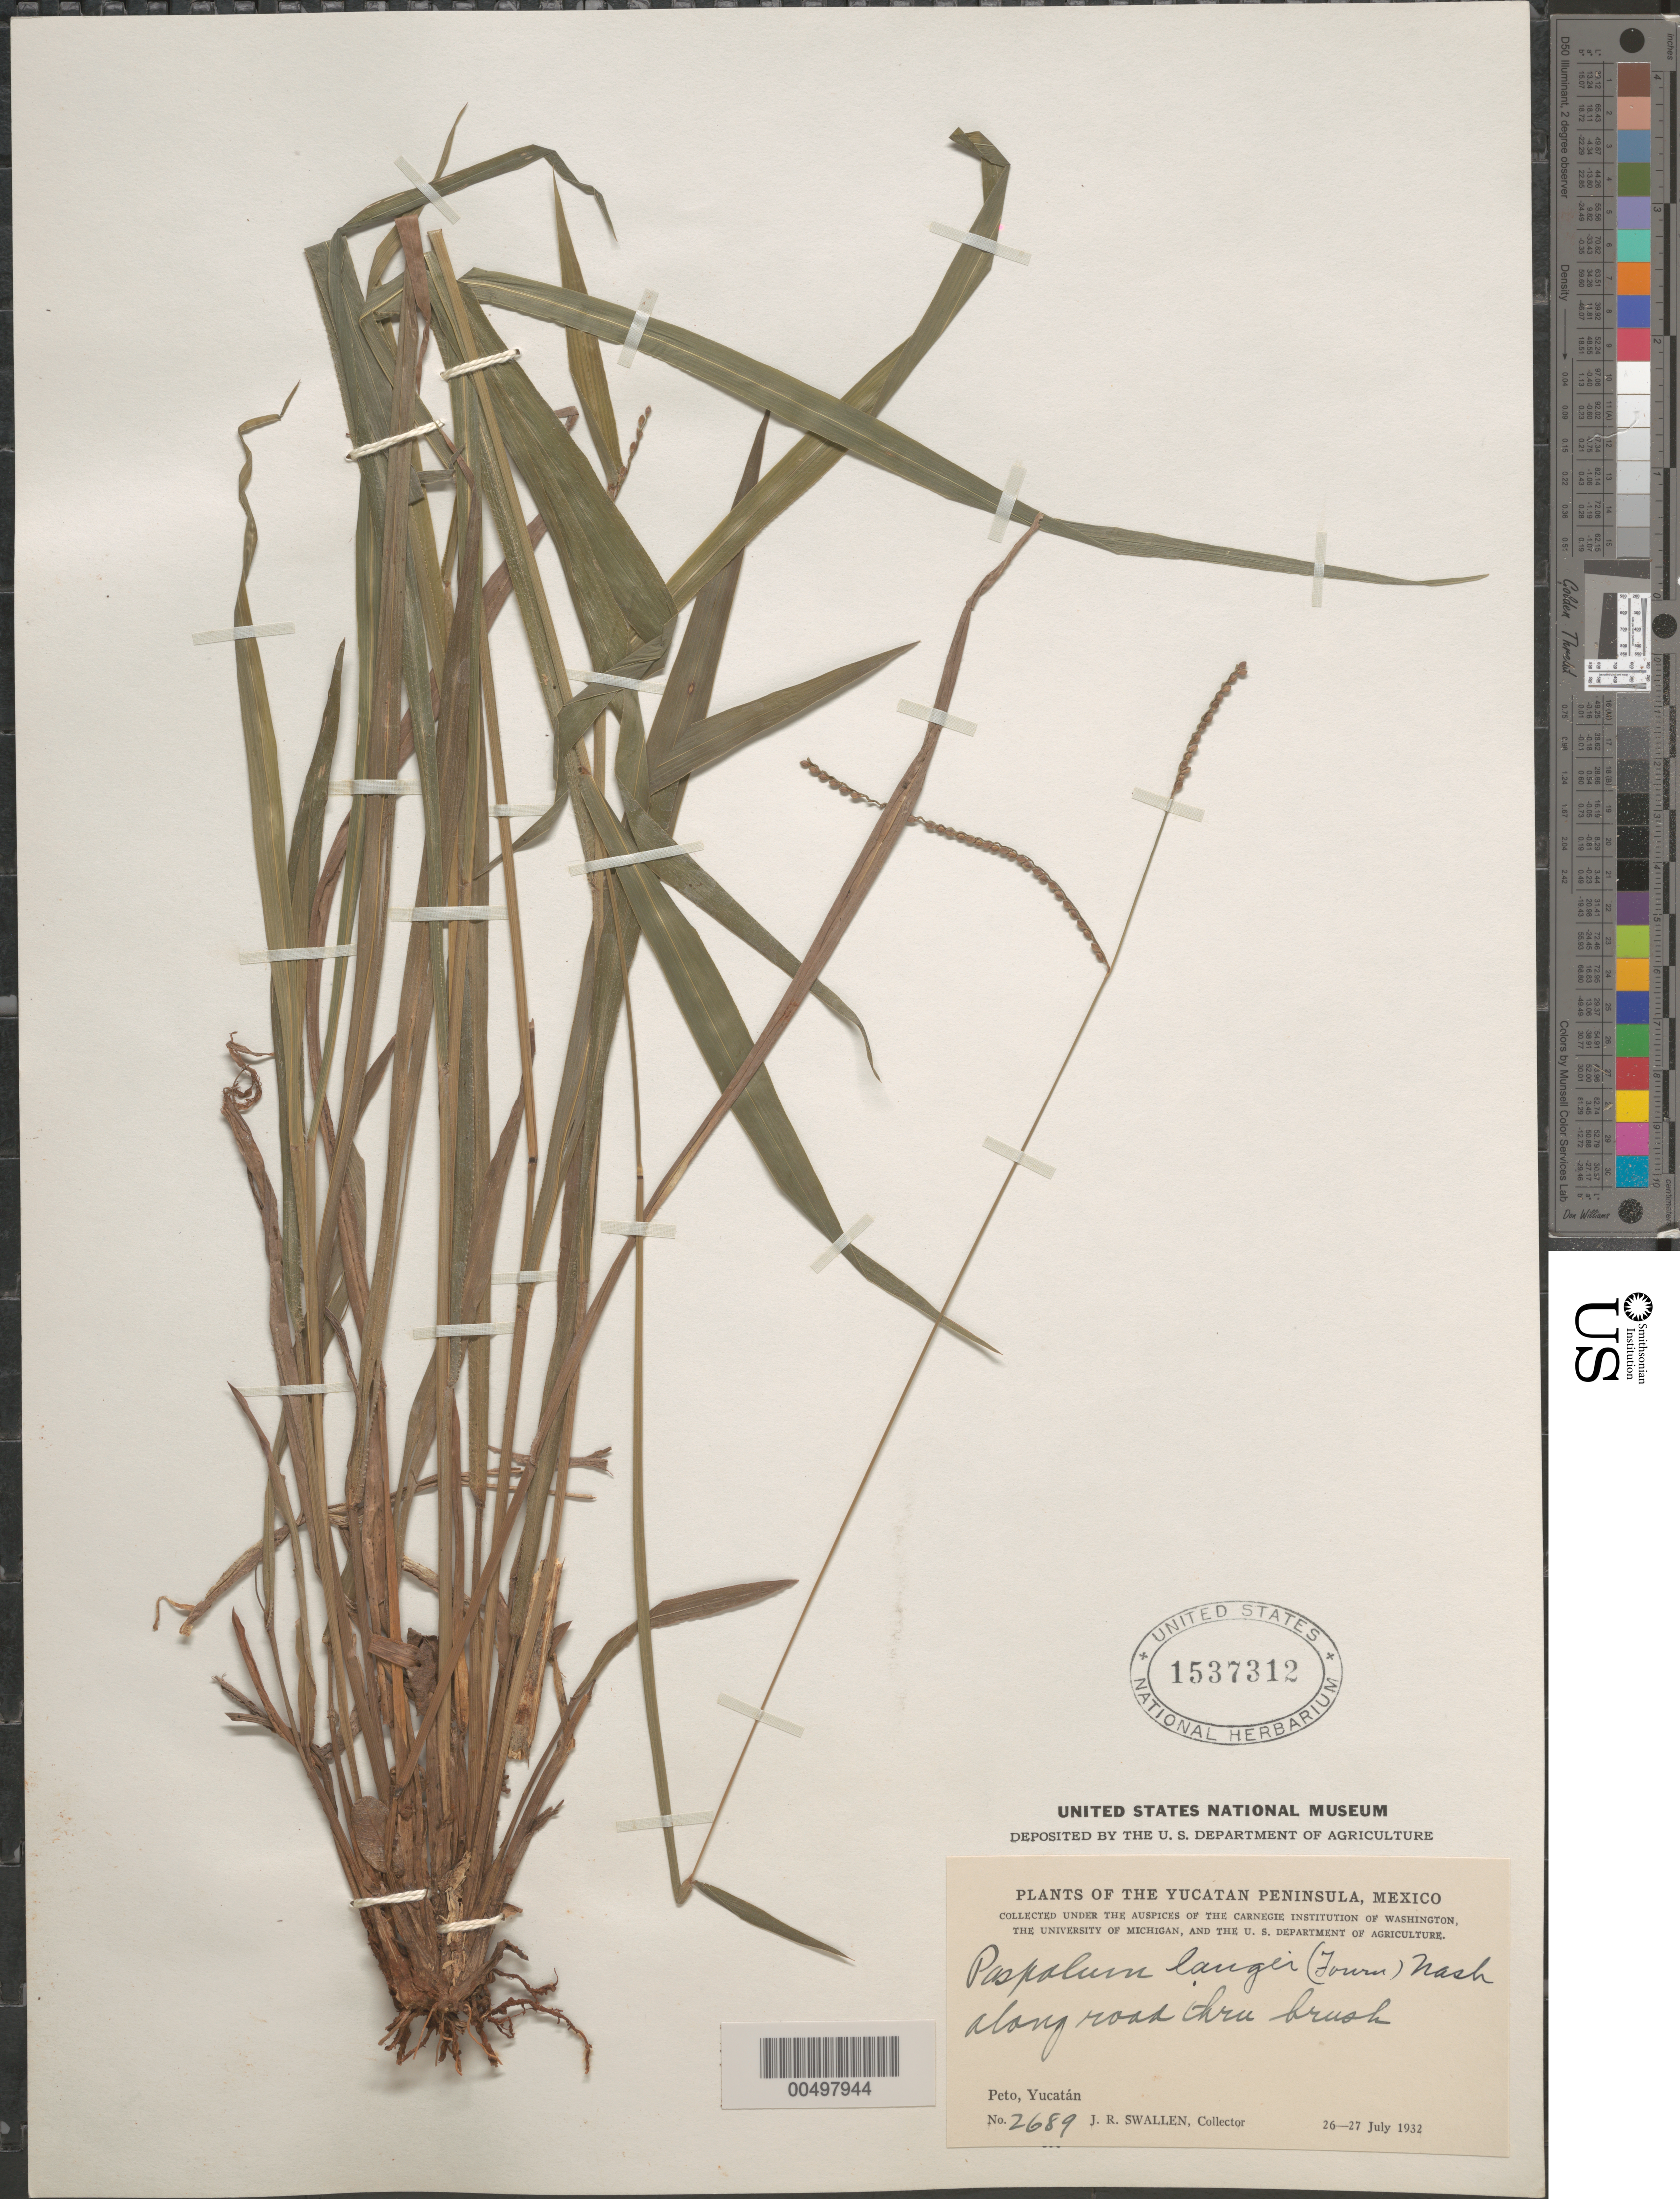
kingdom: Plantae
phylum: Tracheophyta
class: Liliopsida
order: Poales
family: Poaceae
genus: Paspalum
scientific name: Paspalum langei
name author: (E. Fourn.) Nash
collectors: J. R. Swallen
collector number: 2689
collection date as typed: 26 Jul 1932 to 27 Jul 1932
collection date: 1932-07-26/1932-07-27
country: Mexico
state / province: Yucatan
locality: Yucatan Peninsula, Peto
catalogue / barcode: US 1537312